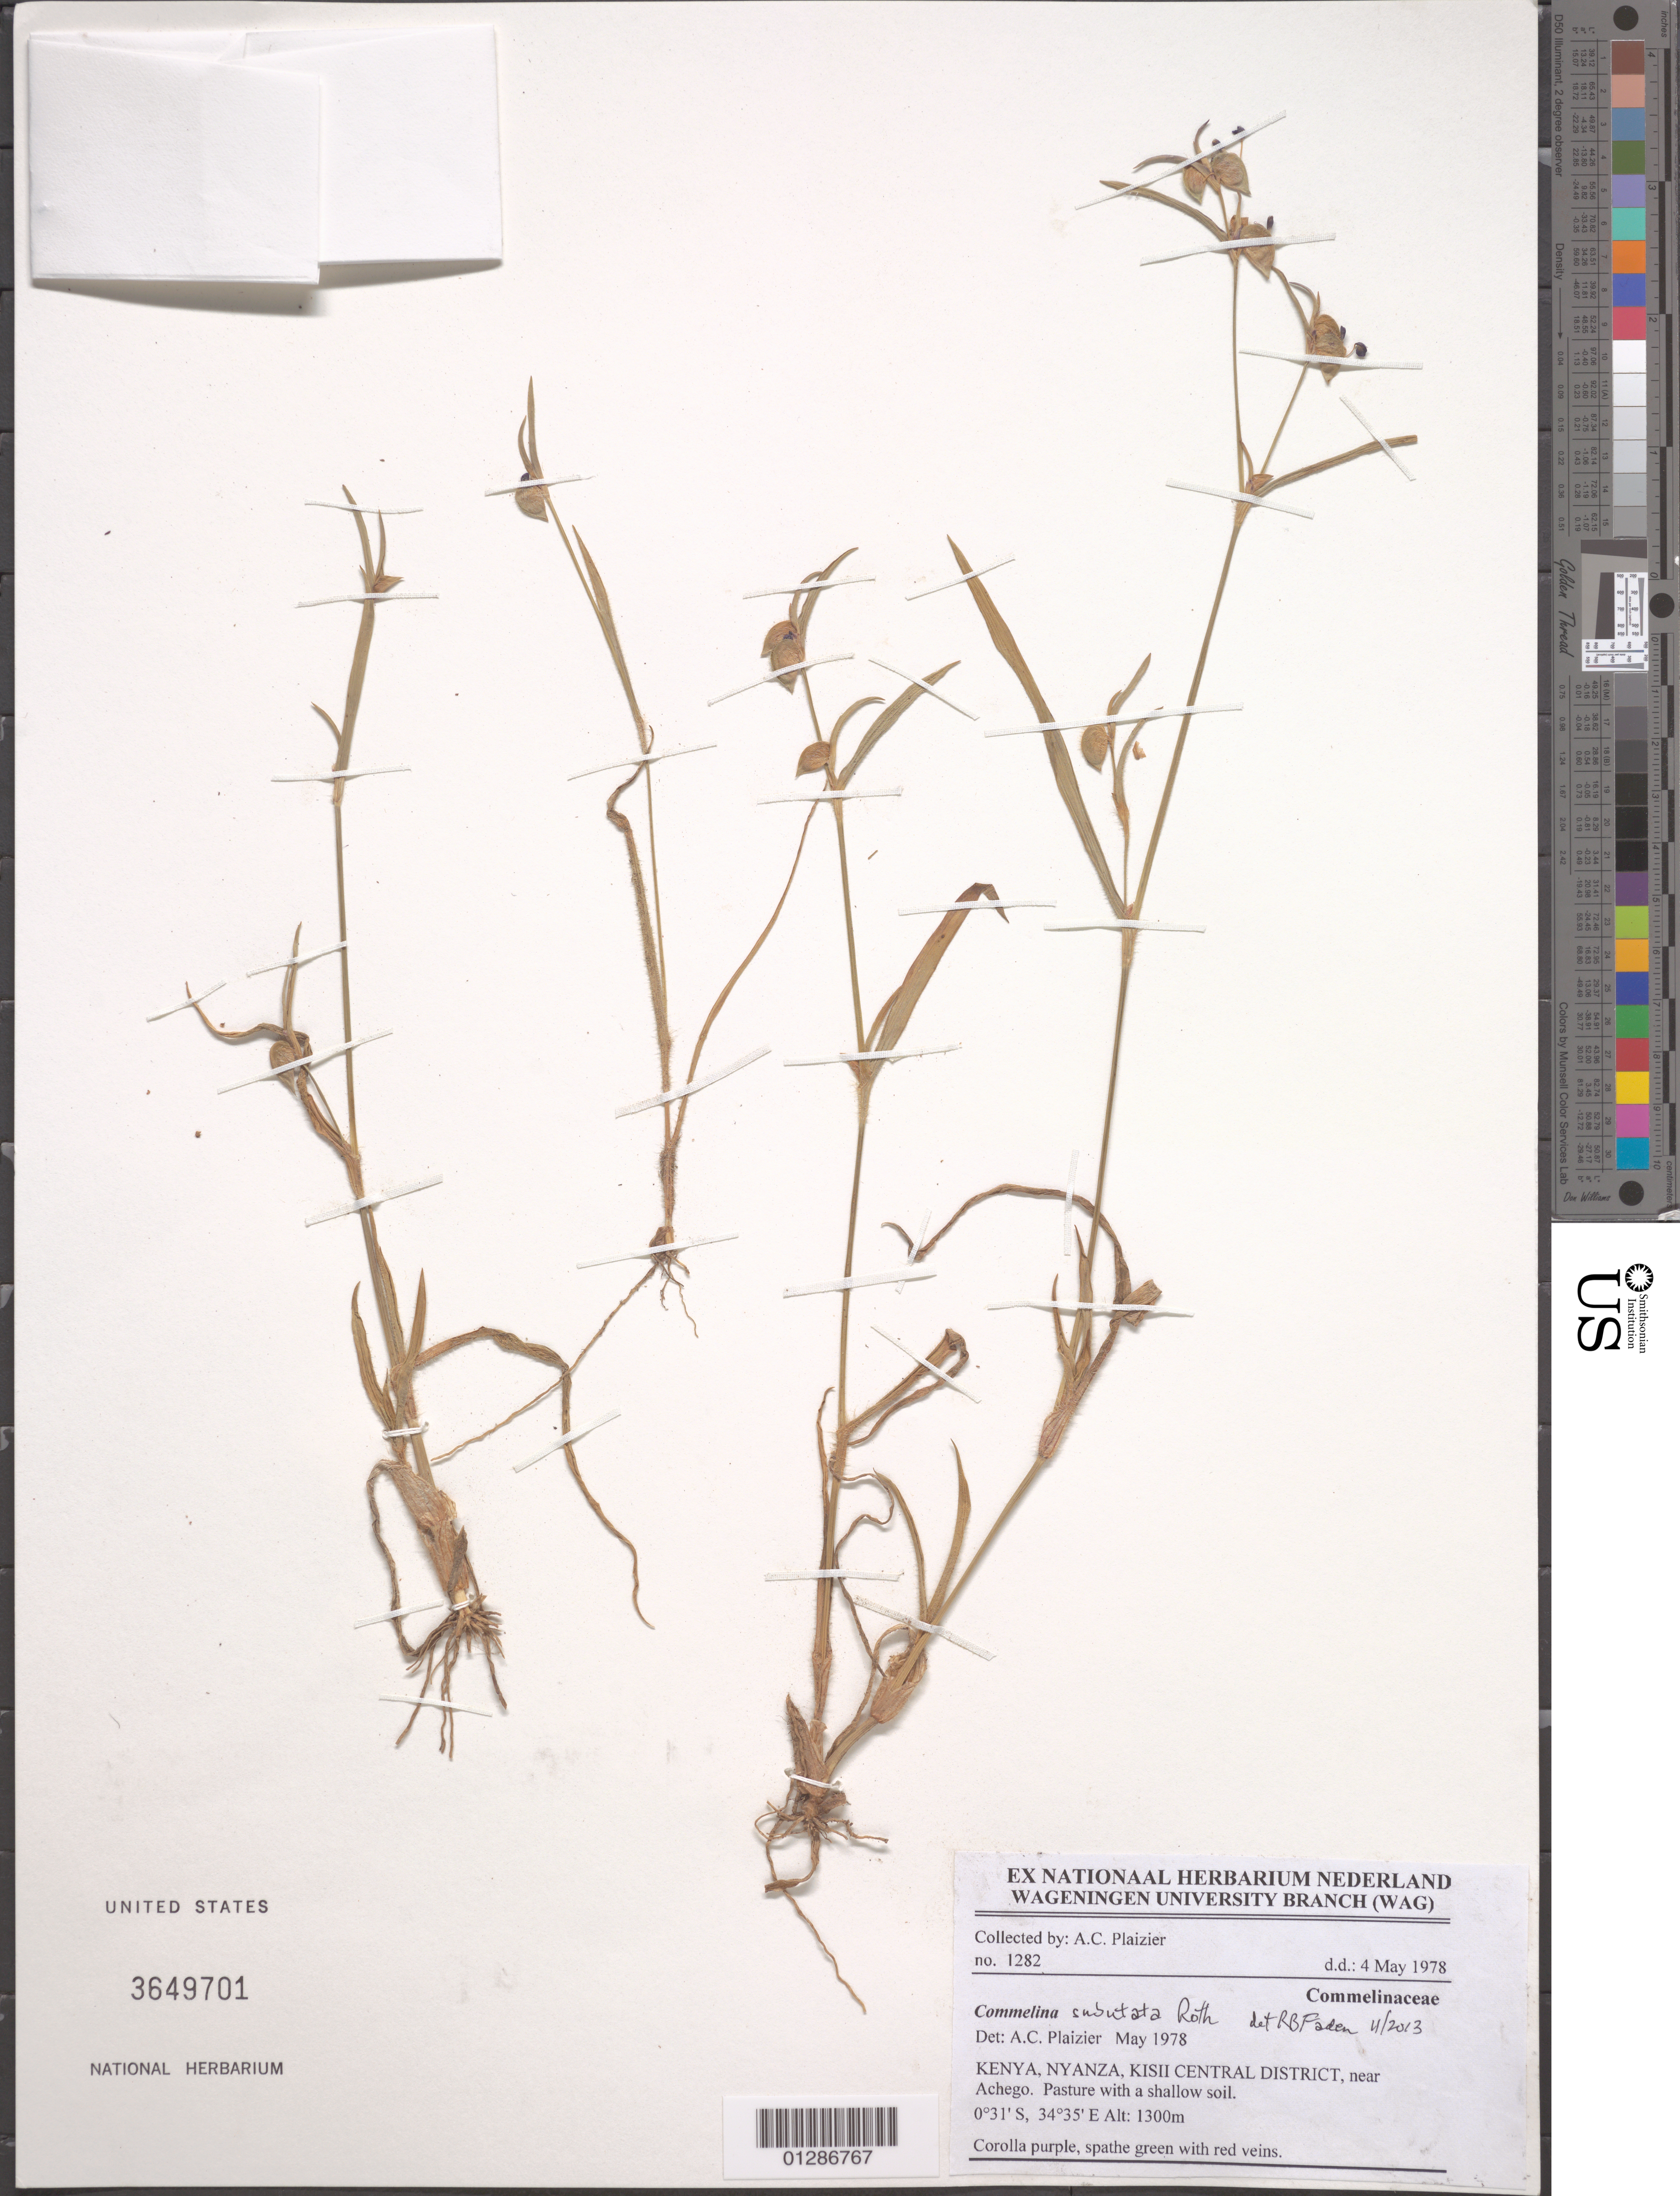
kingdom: Plantae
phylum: Tracheophyta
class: Liliopsida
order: Commelinales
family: Commelinaceae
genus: Commelina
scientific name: Commelina subulata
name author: Roth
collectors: A. Plaizier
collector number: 1282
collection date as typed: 4 May 1978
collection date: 1978-05-04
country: Kenya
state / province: Homa Bay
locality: Near Achego. Kisii Central.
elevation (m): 1300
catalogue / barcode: US 3649701